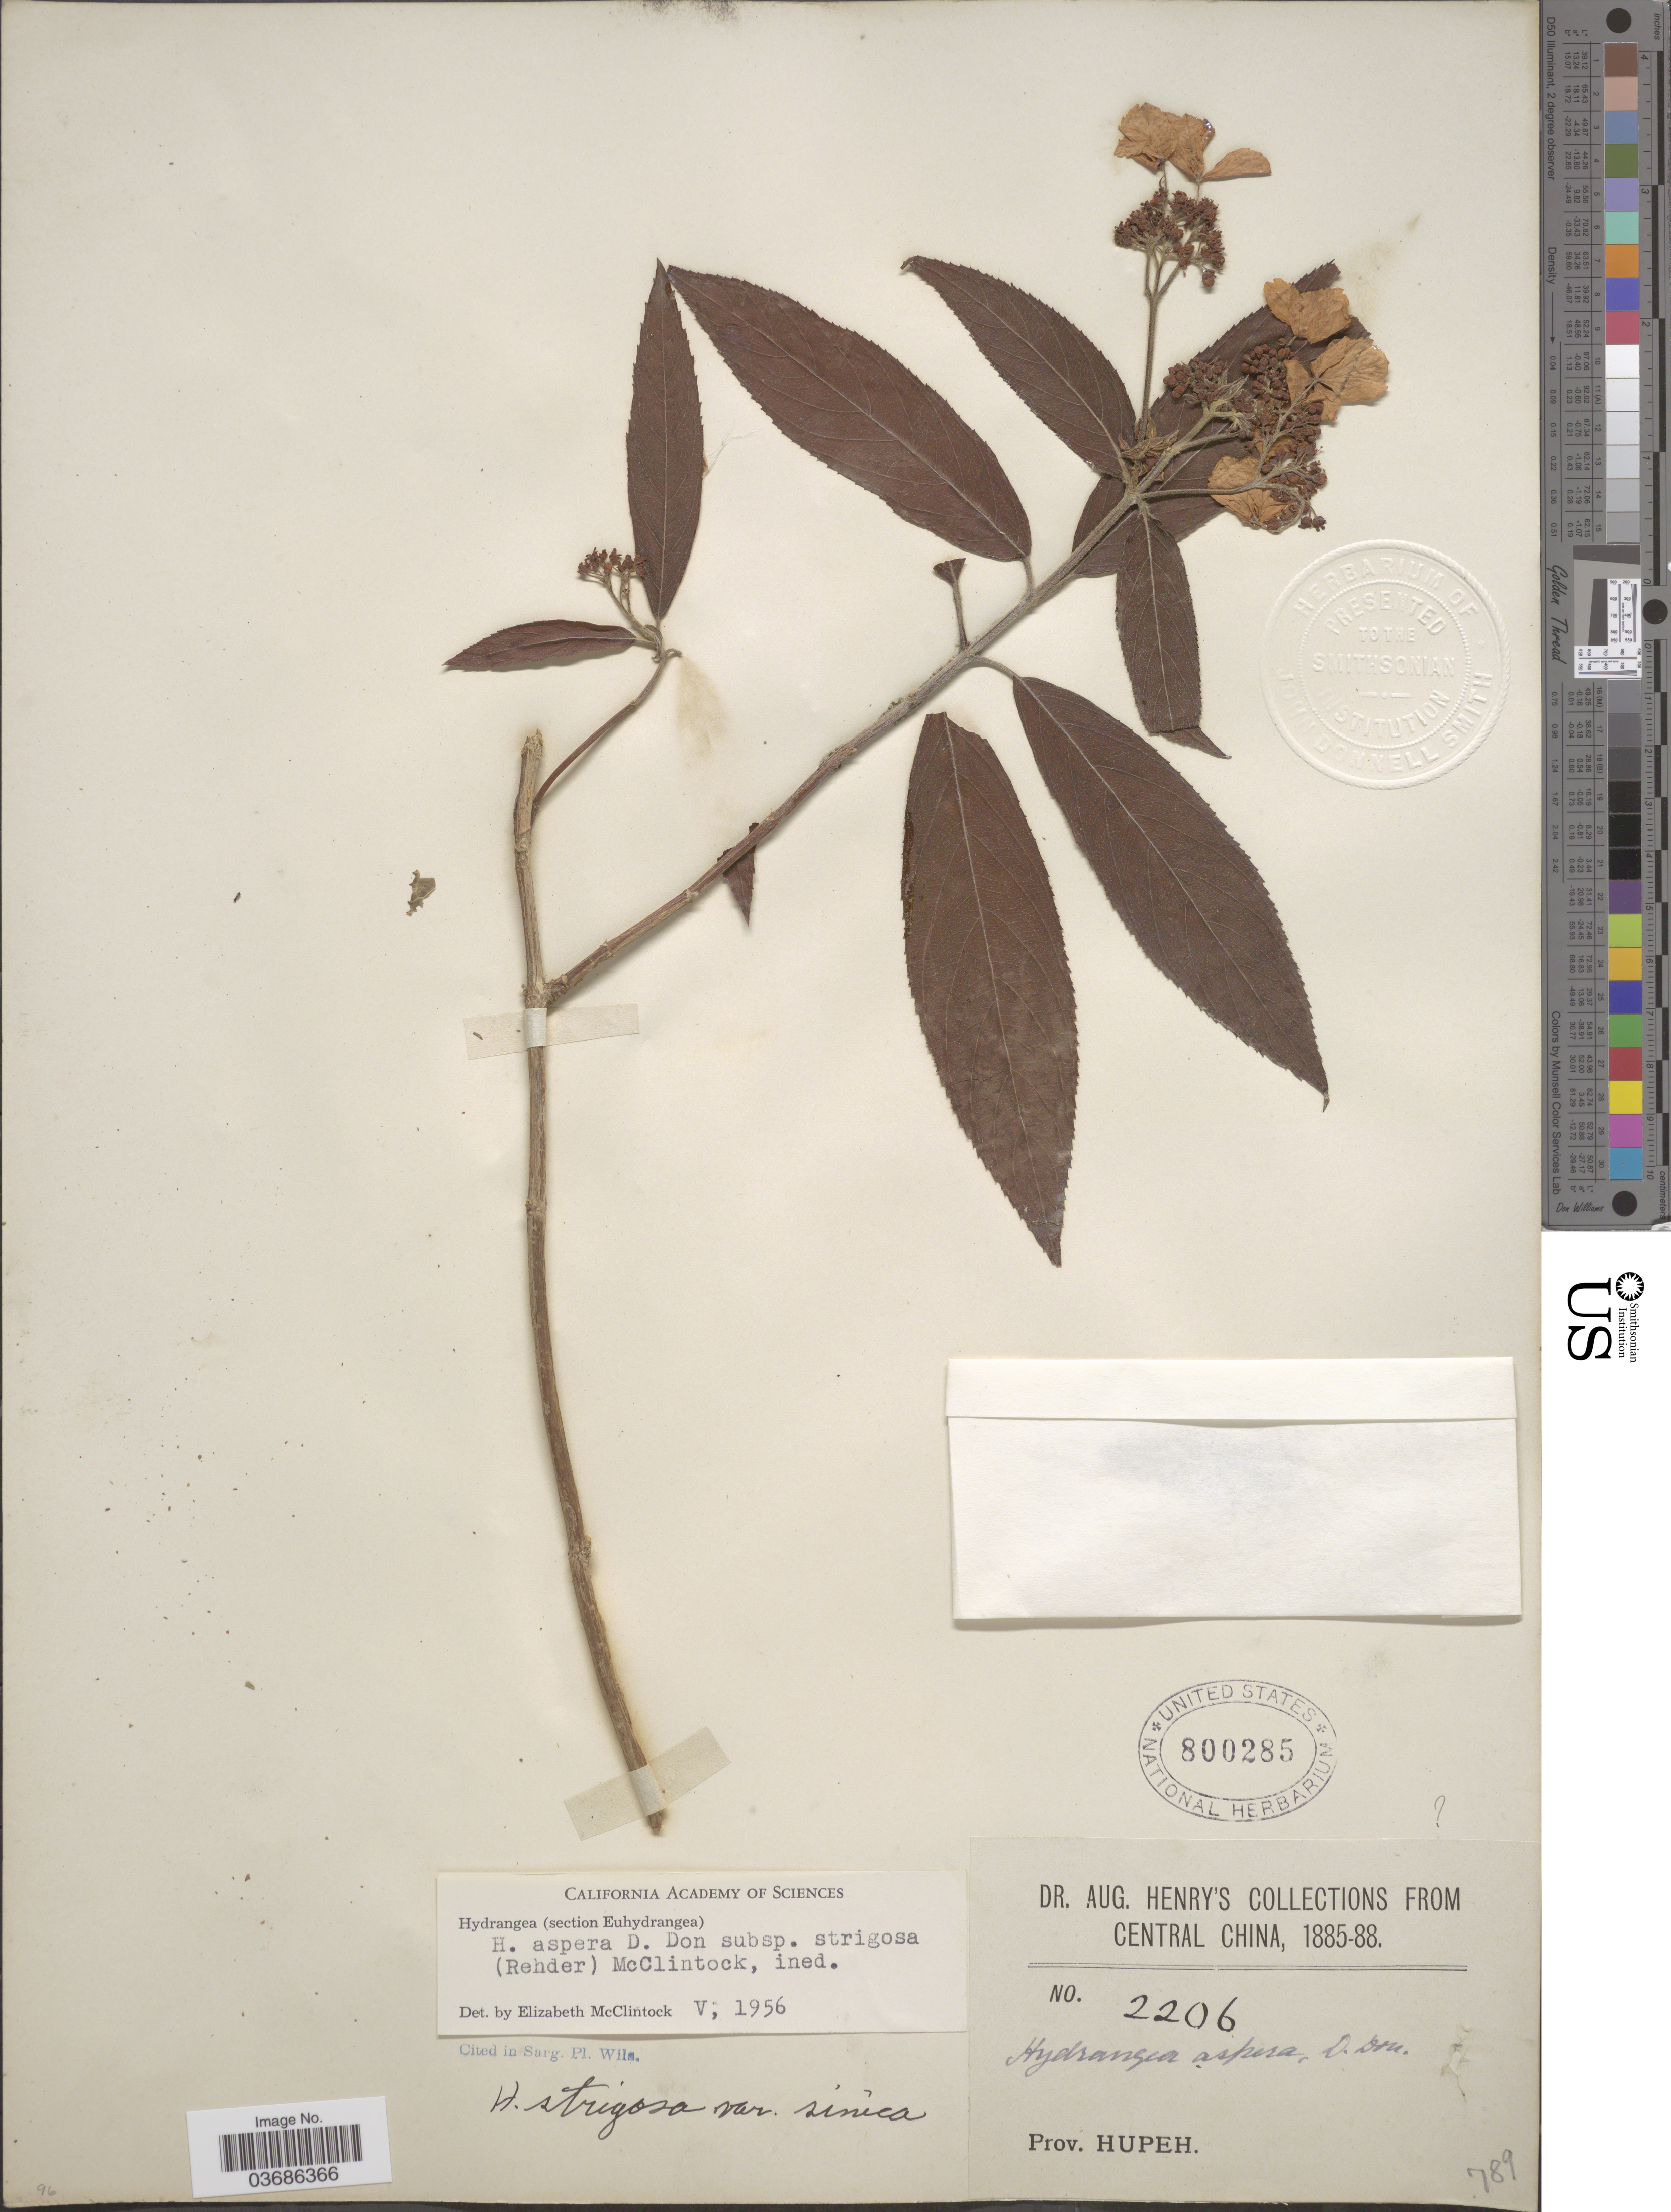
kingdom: Plantae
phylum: Tracheophyta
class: Magnoliopsida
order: Cornales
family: Hydrangeaceae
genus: Hydrangea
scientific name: Hydrangea aspera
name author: Buch.-Ham. ex D. Don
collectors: A. Henry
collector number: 2206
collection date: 1885/1888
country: China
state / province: Hubei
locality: Central China. Prov. Hupeh.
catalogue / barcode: US 800285